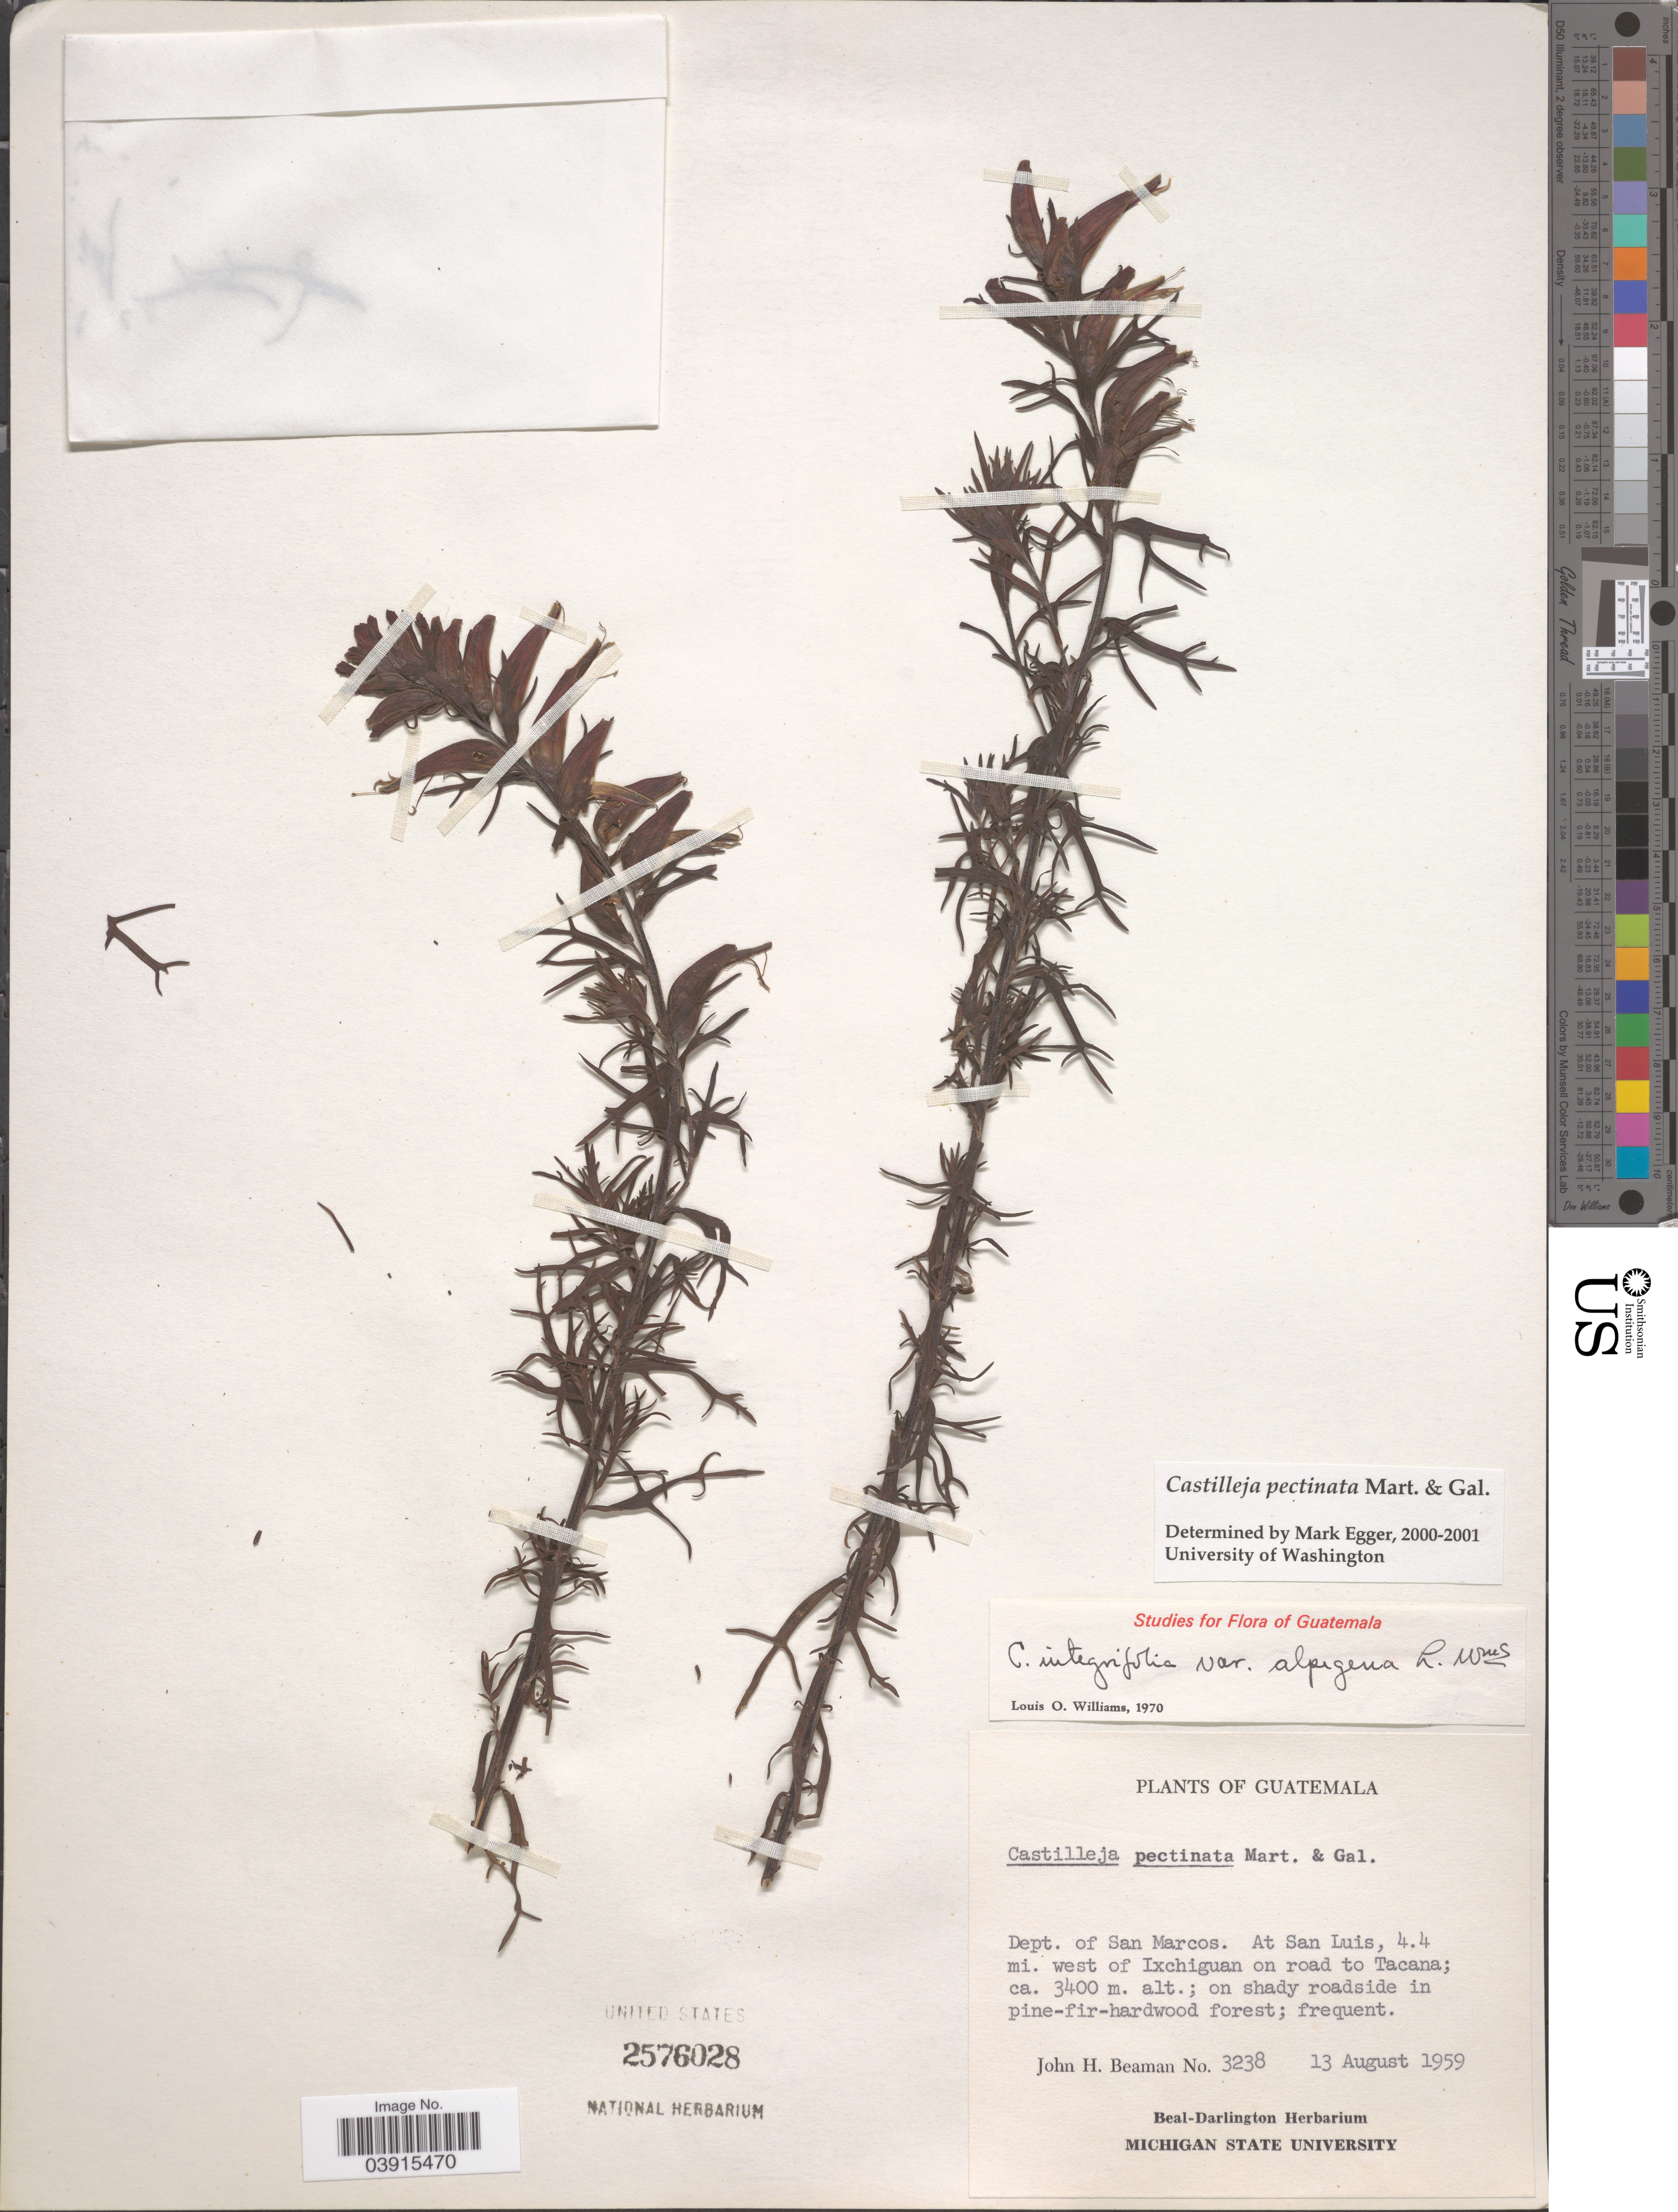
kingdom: Plantae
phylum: Tracheophyta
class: Magnoliopsida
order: Lamiales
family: Orobanchaceae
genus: Castilleja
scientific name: Castilleja pectinata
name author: M. Martens & Galeotti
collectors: J. H. Beaman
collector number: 3238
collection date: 1959-08-13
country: Guatemala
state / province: San Marcos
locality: Dept. of San Marcos. At San Luis, 4.4 mi. west of Ixchiguan on road to Tacana.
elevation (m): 3400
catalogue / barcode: US 2576028